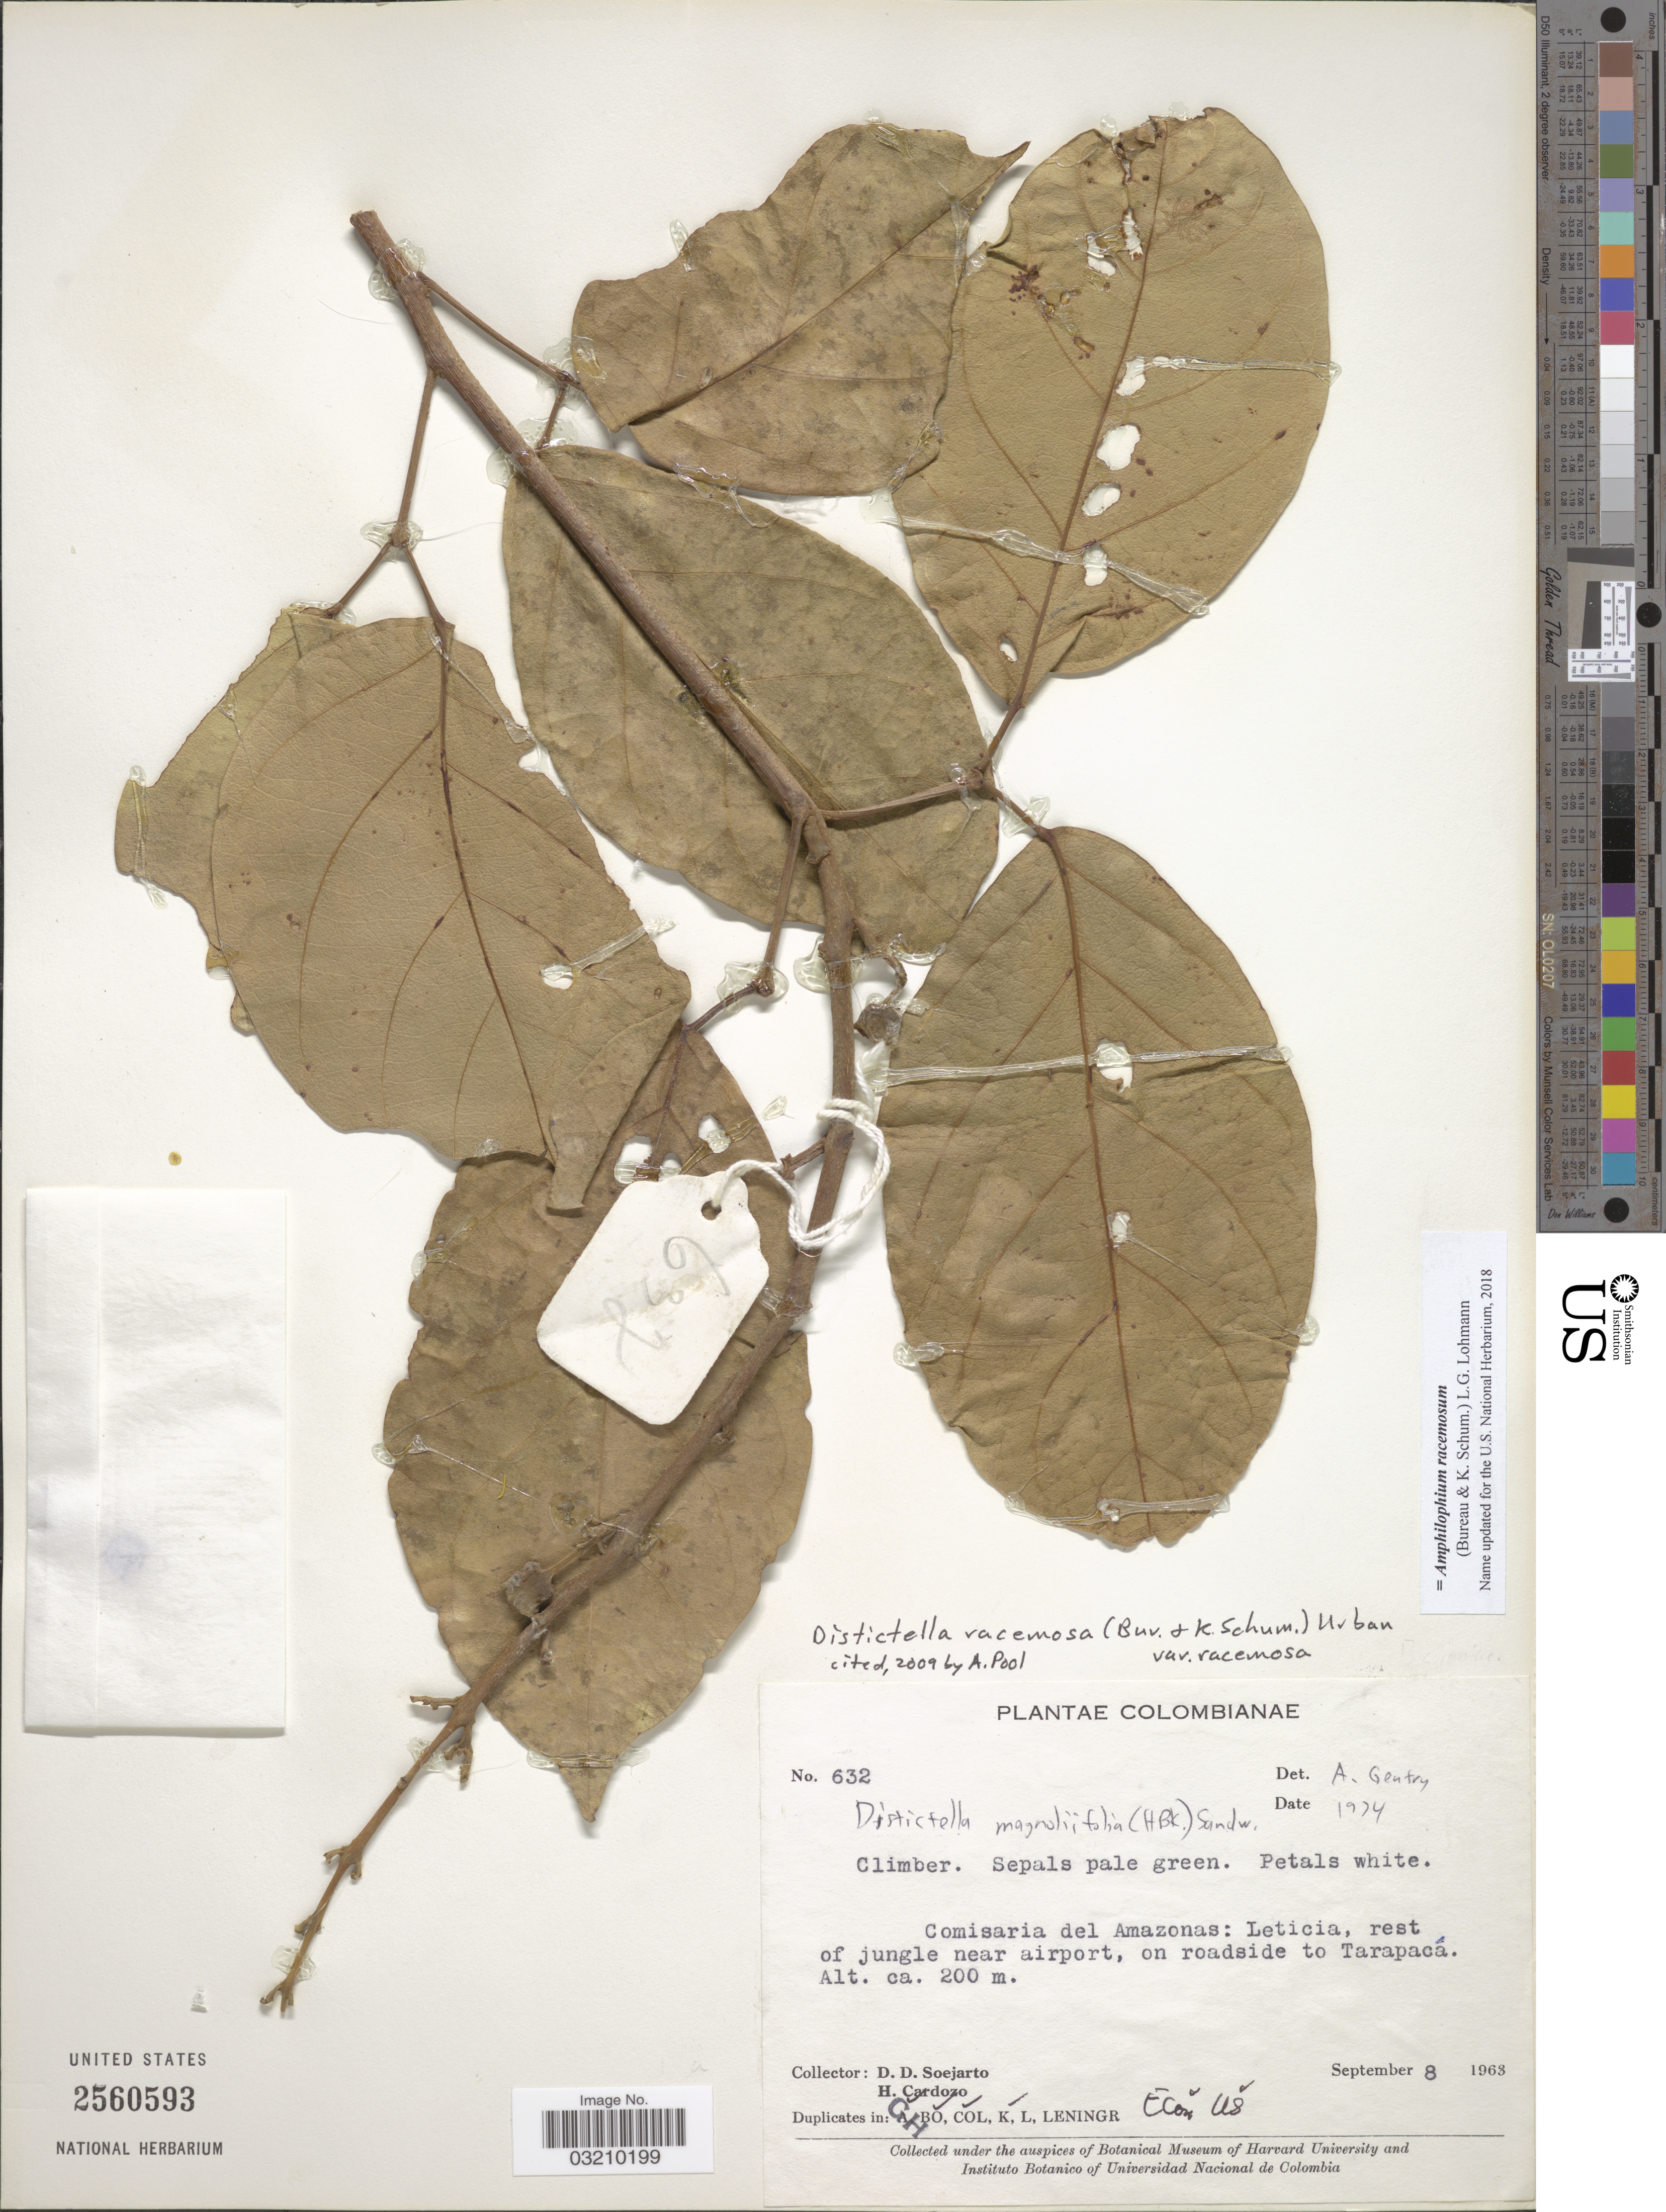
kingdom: Plantae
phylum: Tracheophyta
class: Magnoliopsida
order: Lamiales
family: Bignoniaceae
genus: Amphilophium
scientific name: Amphilophium racemosum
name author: (Bureau & K. Schum.) L.G. Lohmann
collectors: H. Cardozo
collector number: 632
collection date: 1963-09-08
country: Colombia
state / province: Amazônas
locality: Comisaria del Amazonas: Leticia, rest of jungle near airport, on roadside to Tarapacá.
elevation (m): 200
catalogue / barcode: US 2560593